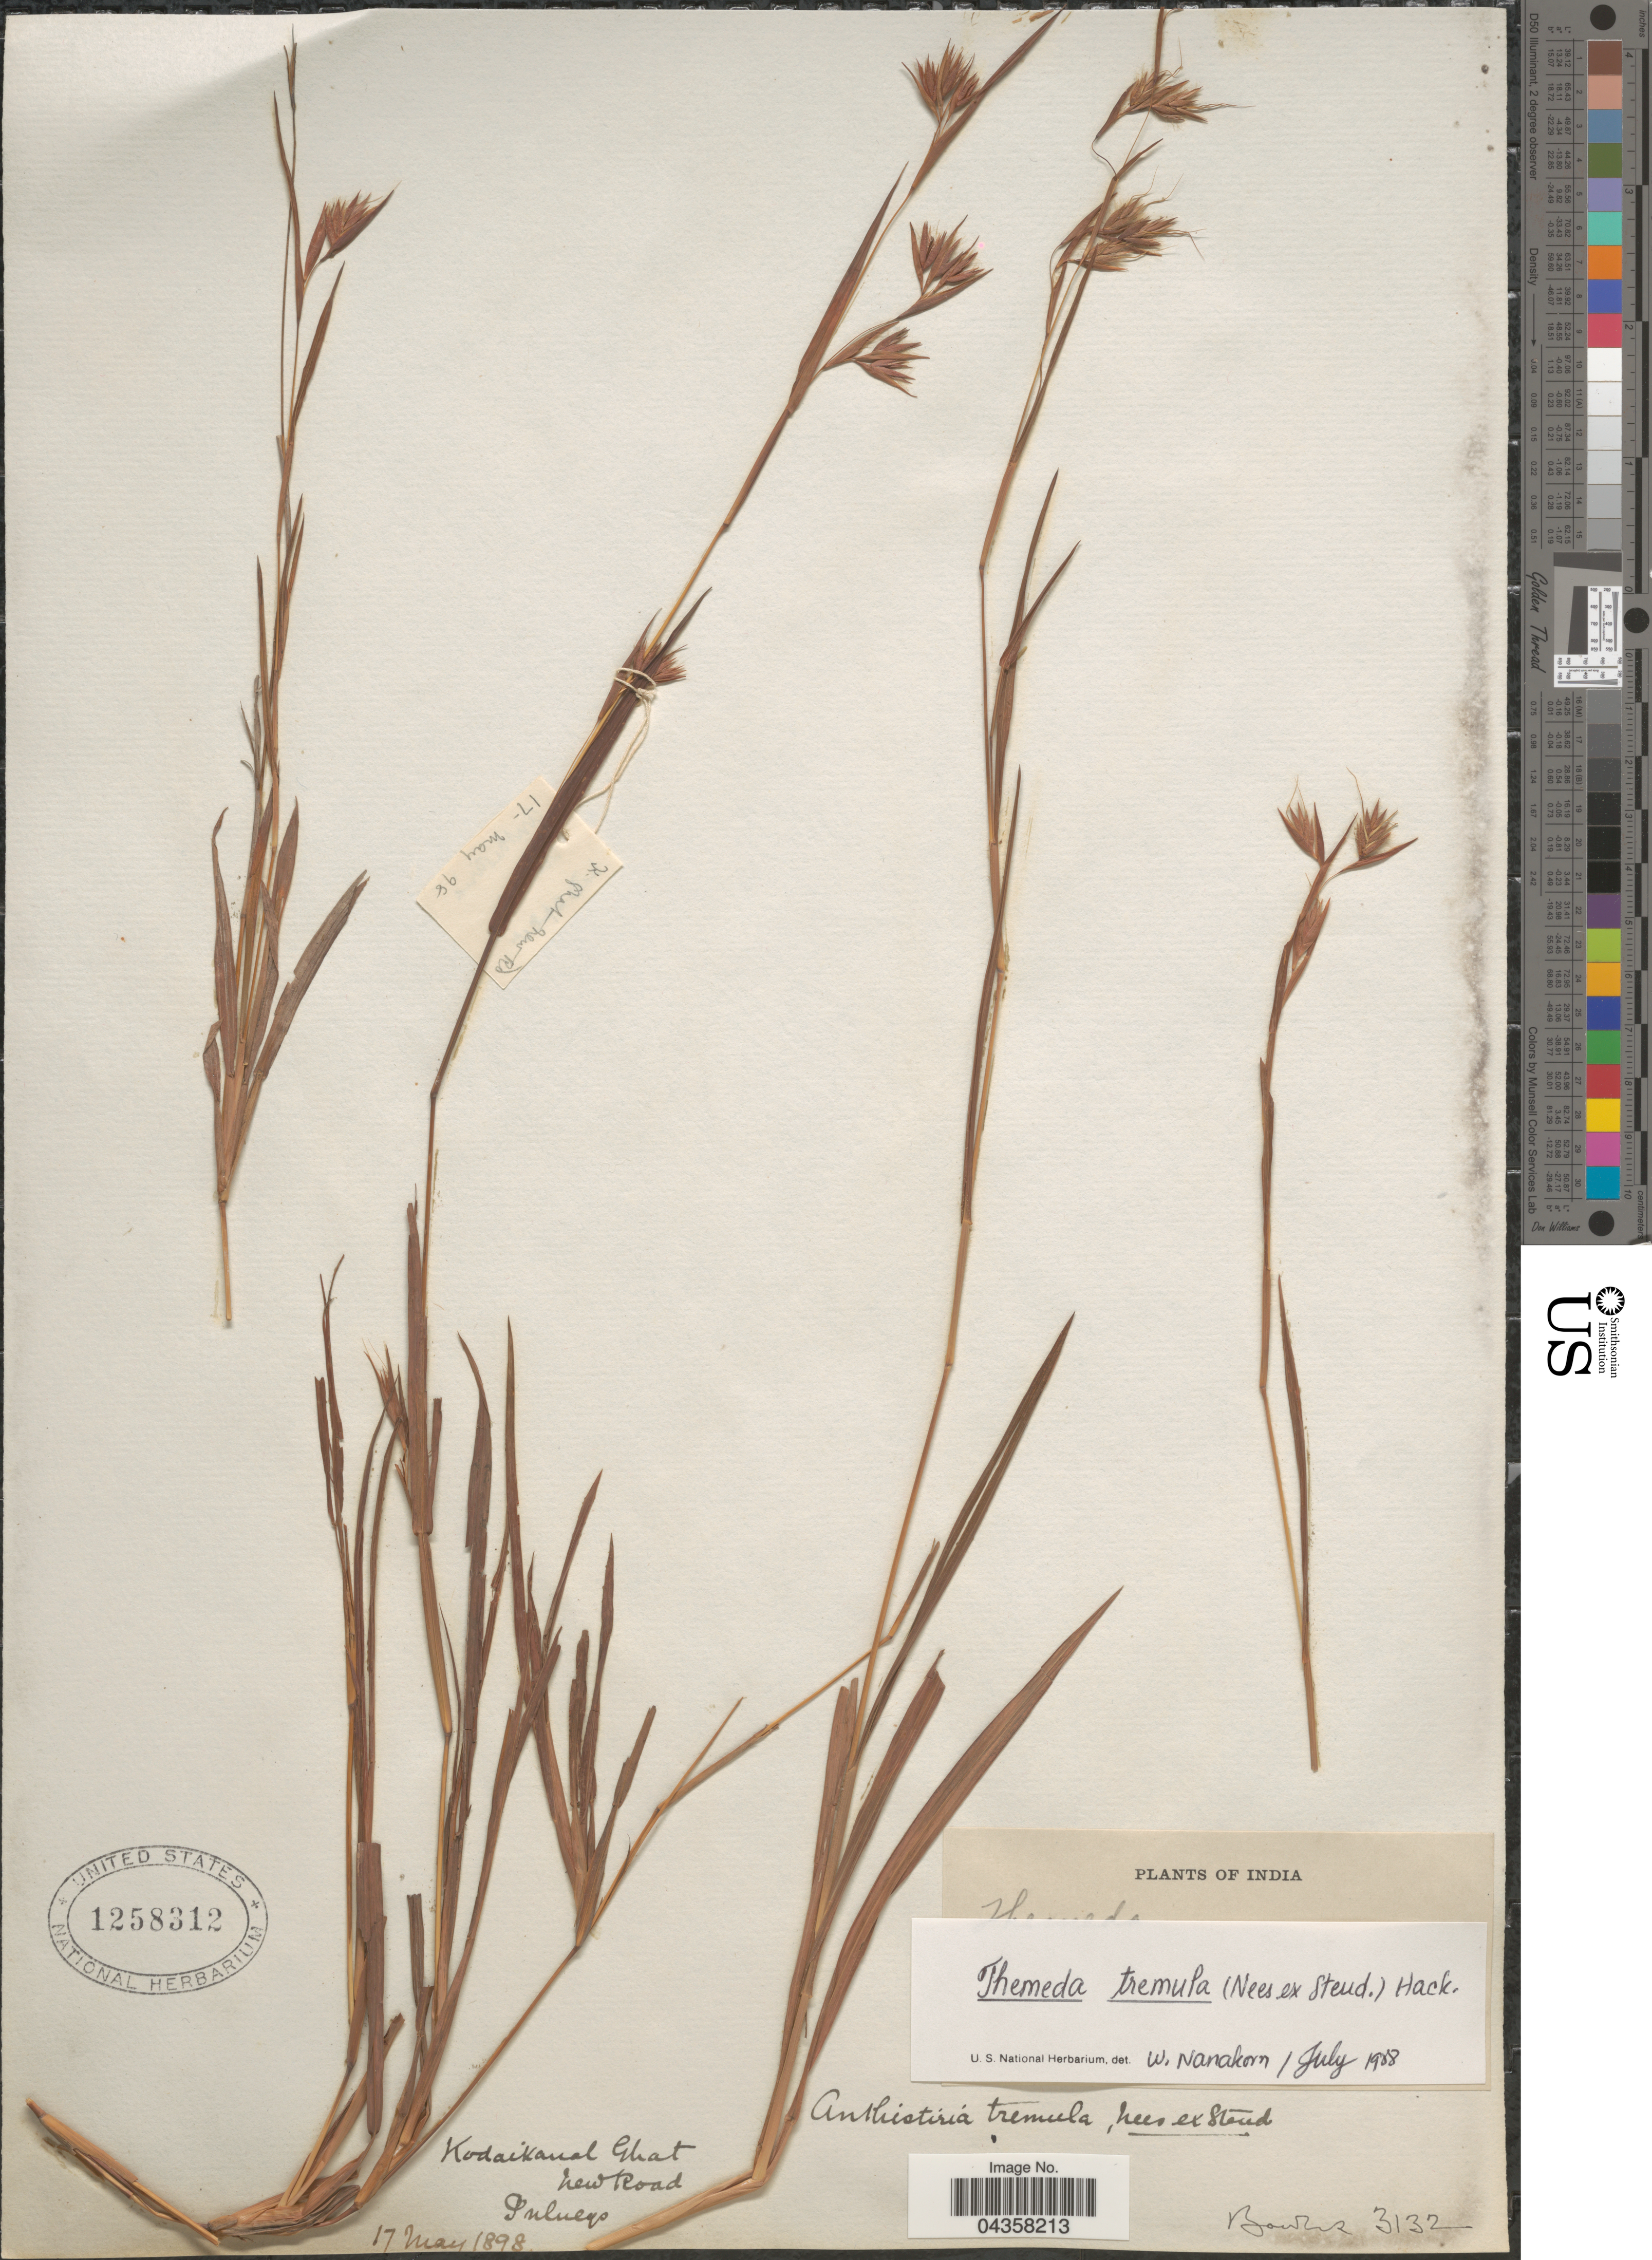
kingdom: Plantae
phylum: Tracheophyta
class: Liliopsida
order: Poales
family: Poaceae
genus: Themeda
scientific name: Themeda tremula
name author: (Nees) Hack.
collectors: -- Bourne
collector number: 3132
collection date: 1898-05-17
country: India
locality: Kodaikanal Ghat. New Road. Pulneys.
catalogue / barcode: US 1258312